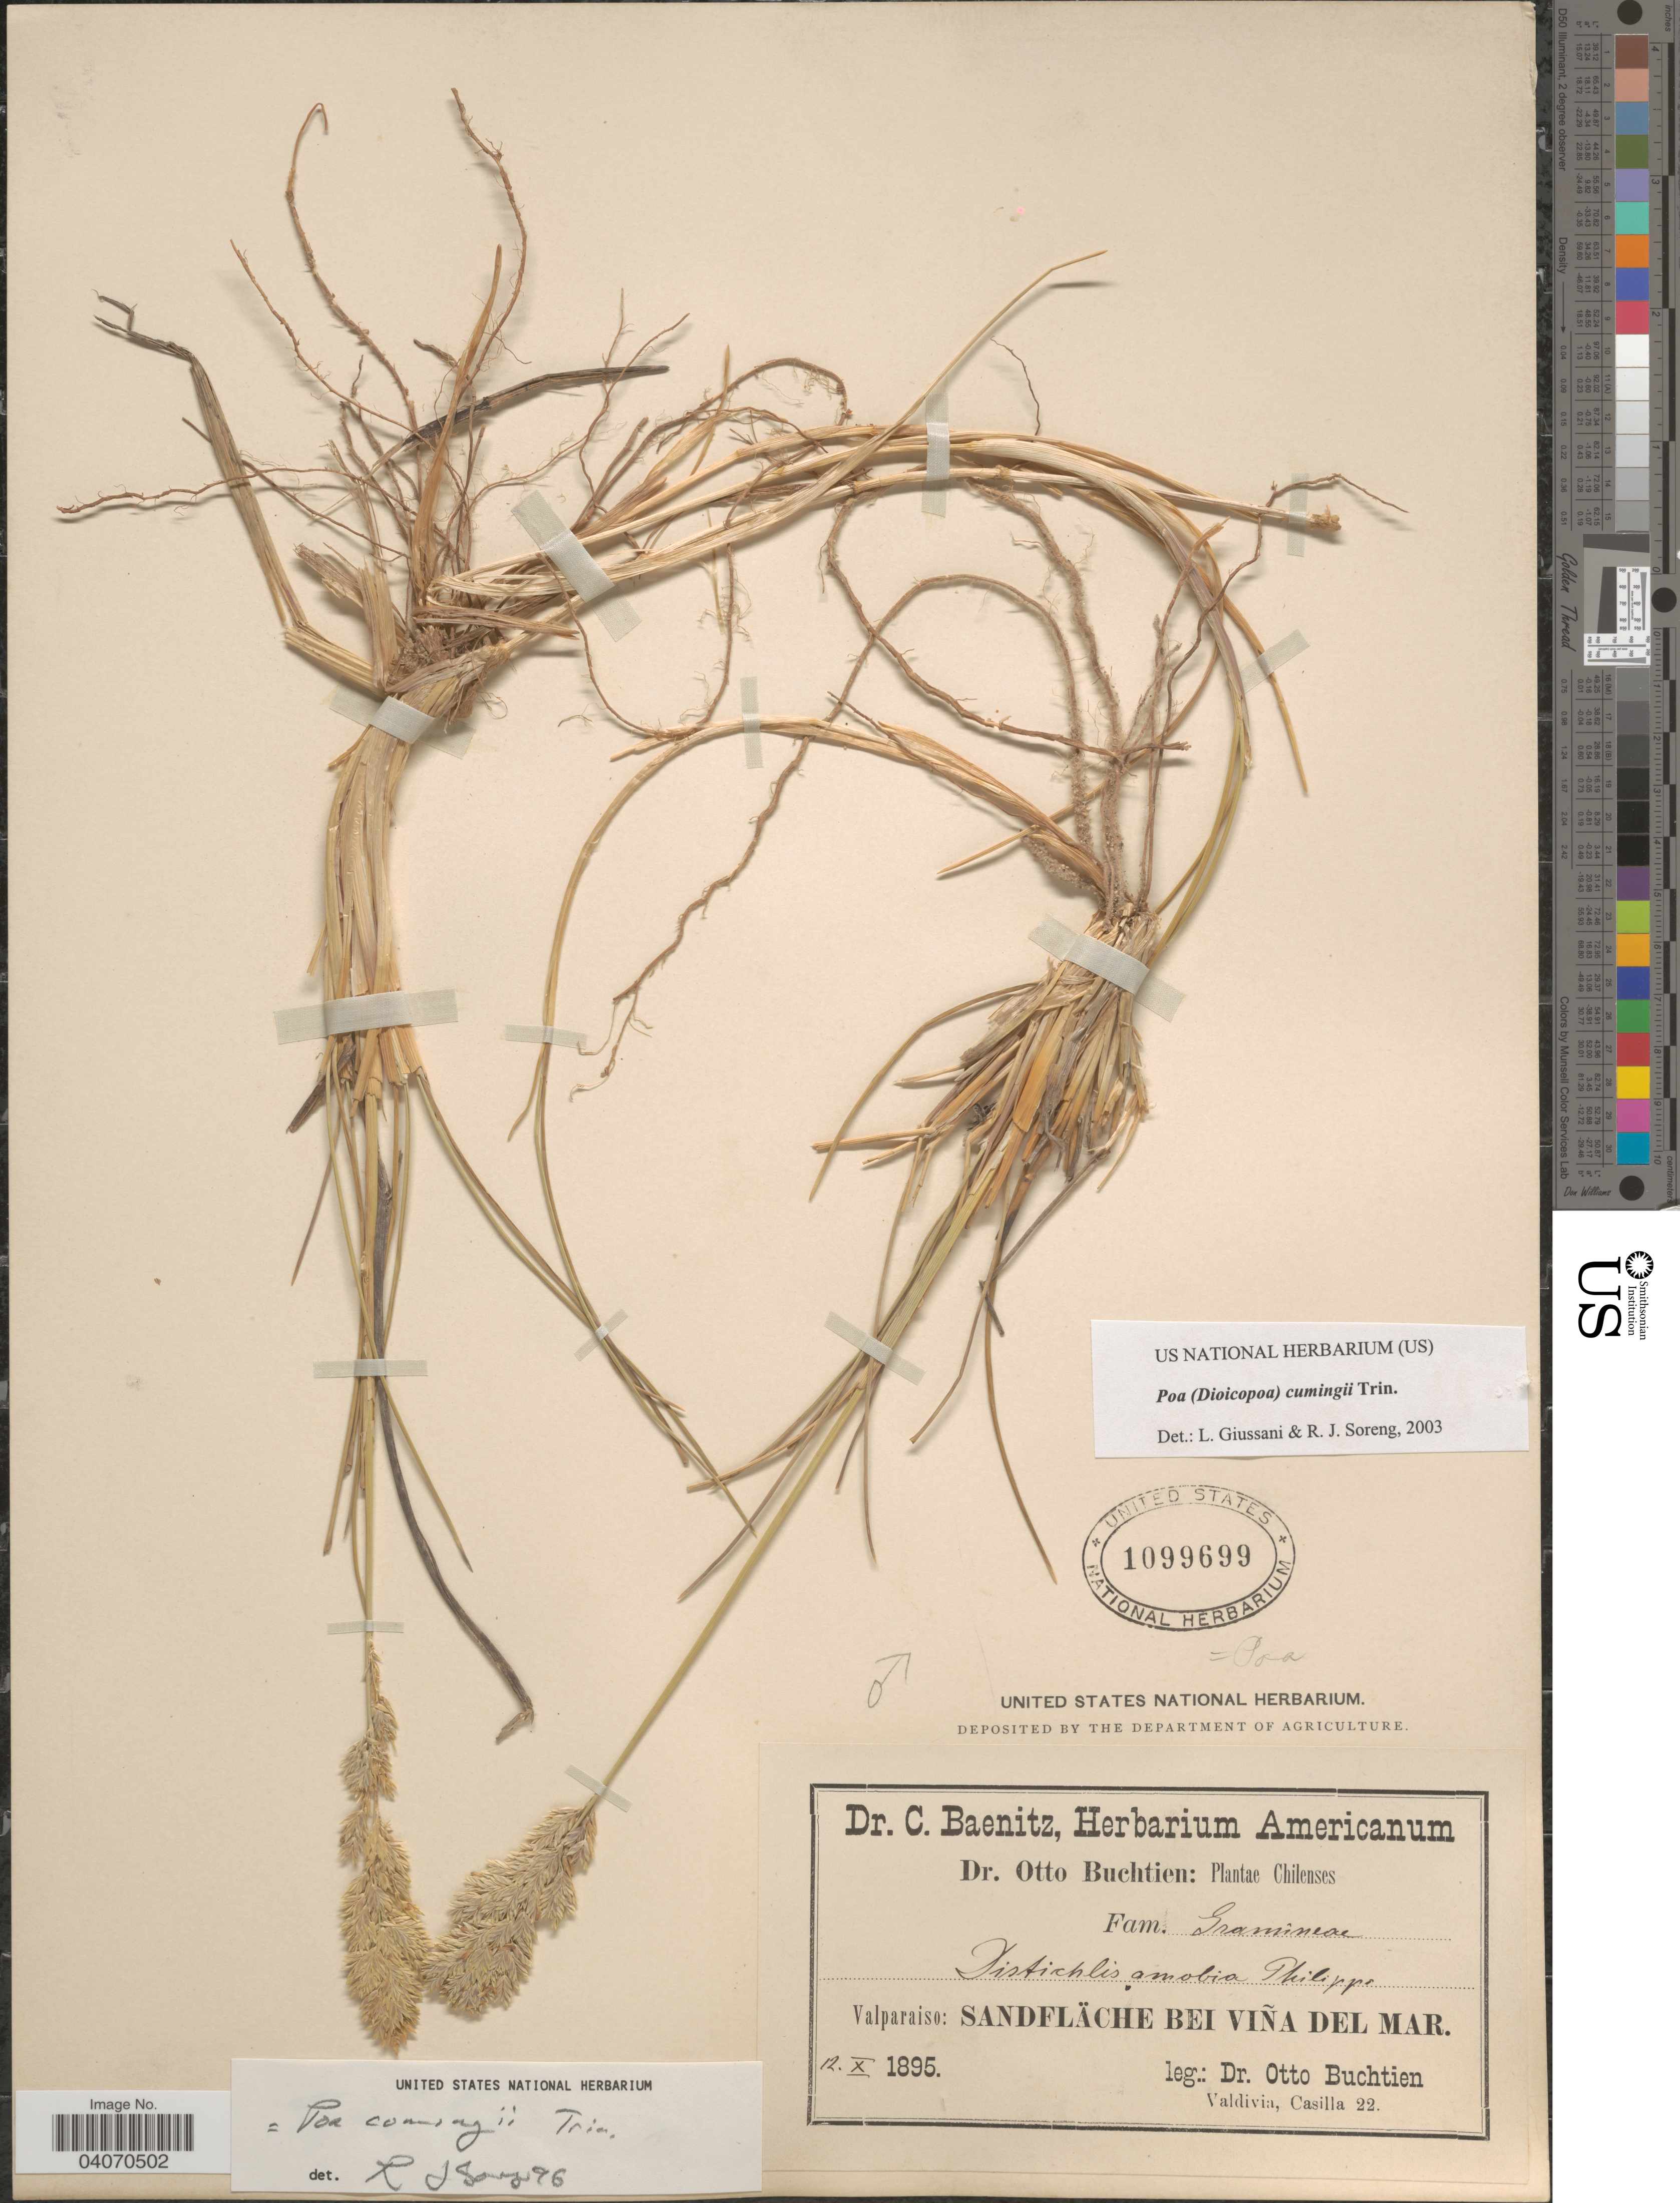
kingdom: Plantae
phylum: Tracheophyta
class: Liliopsida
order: Poales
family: Poaceae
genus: Poa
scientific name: Poa cumingii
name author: Trin.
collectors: O. Buchtien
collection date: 1895-10-12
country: Chile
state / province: Valparaíso (V)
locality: Valparaiso: Sandfläche bei Viña del Mar.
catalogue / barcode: US 1099699